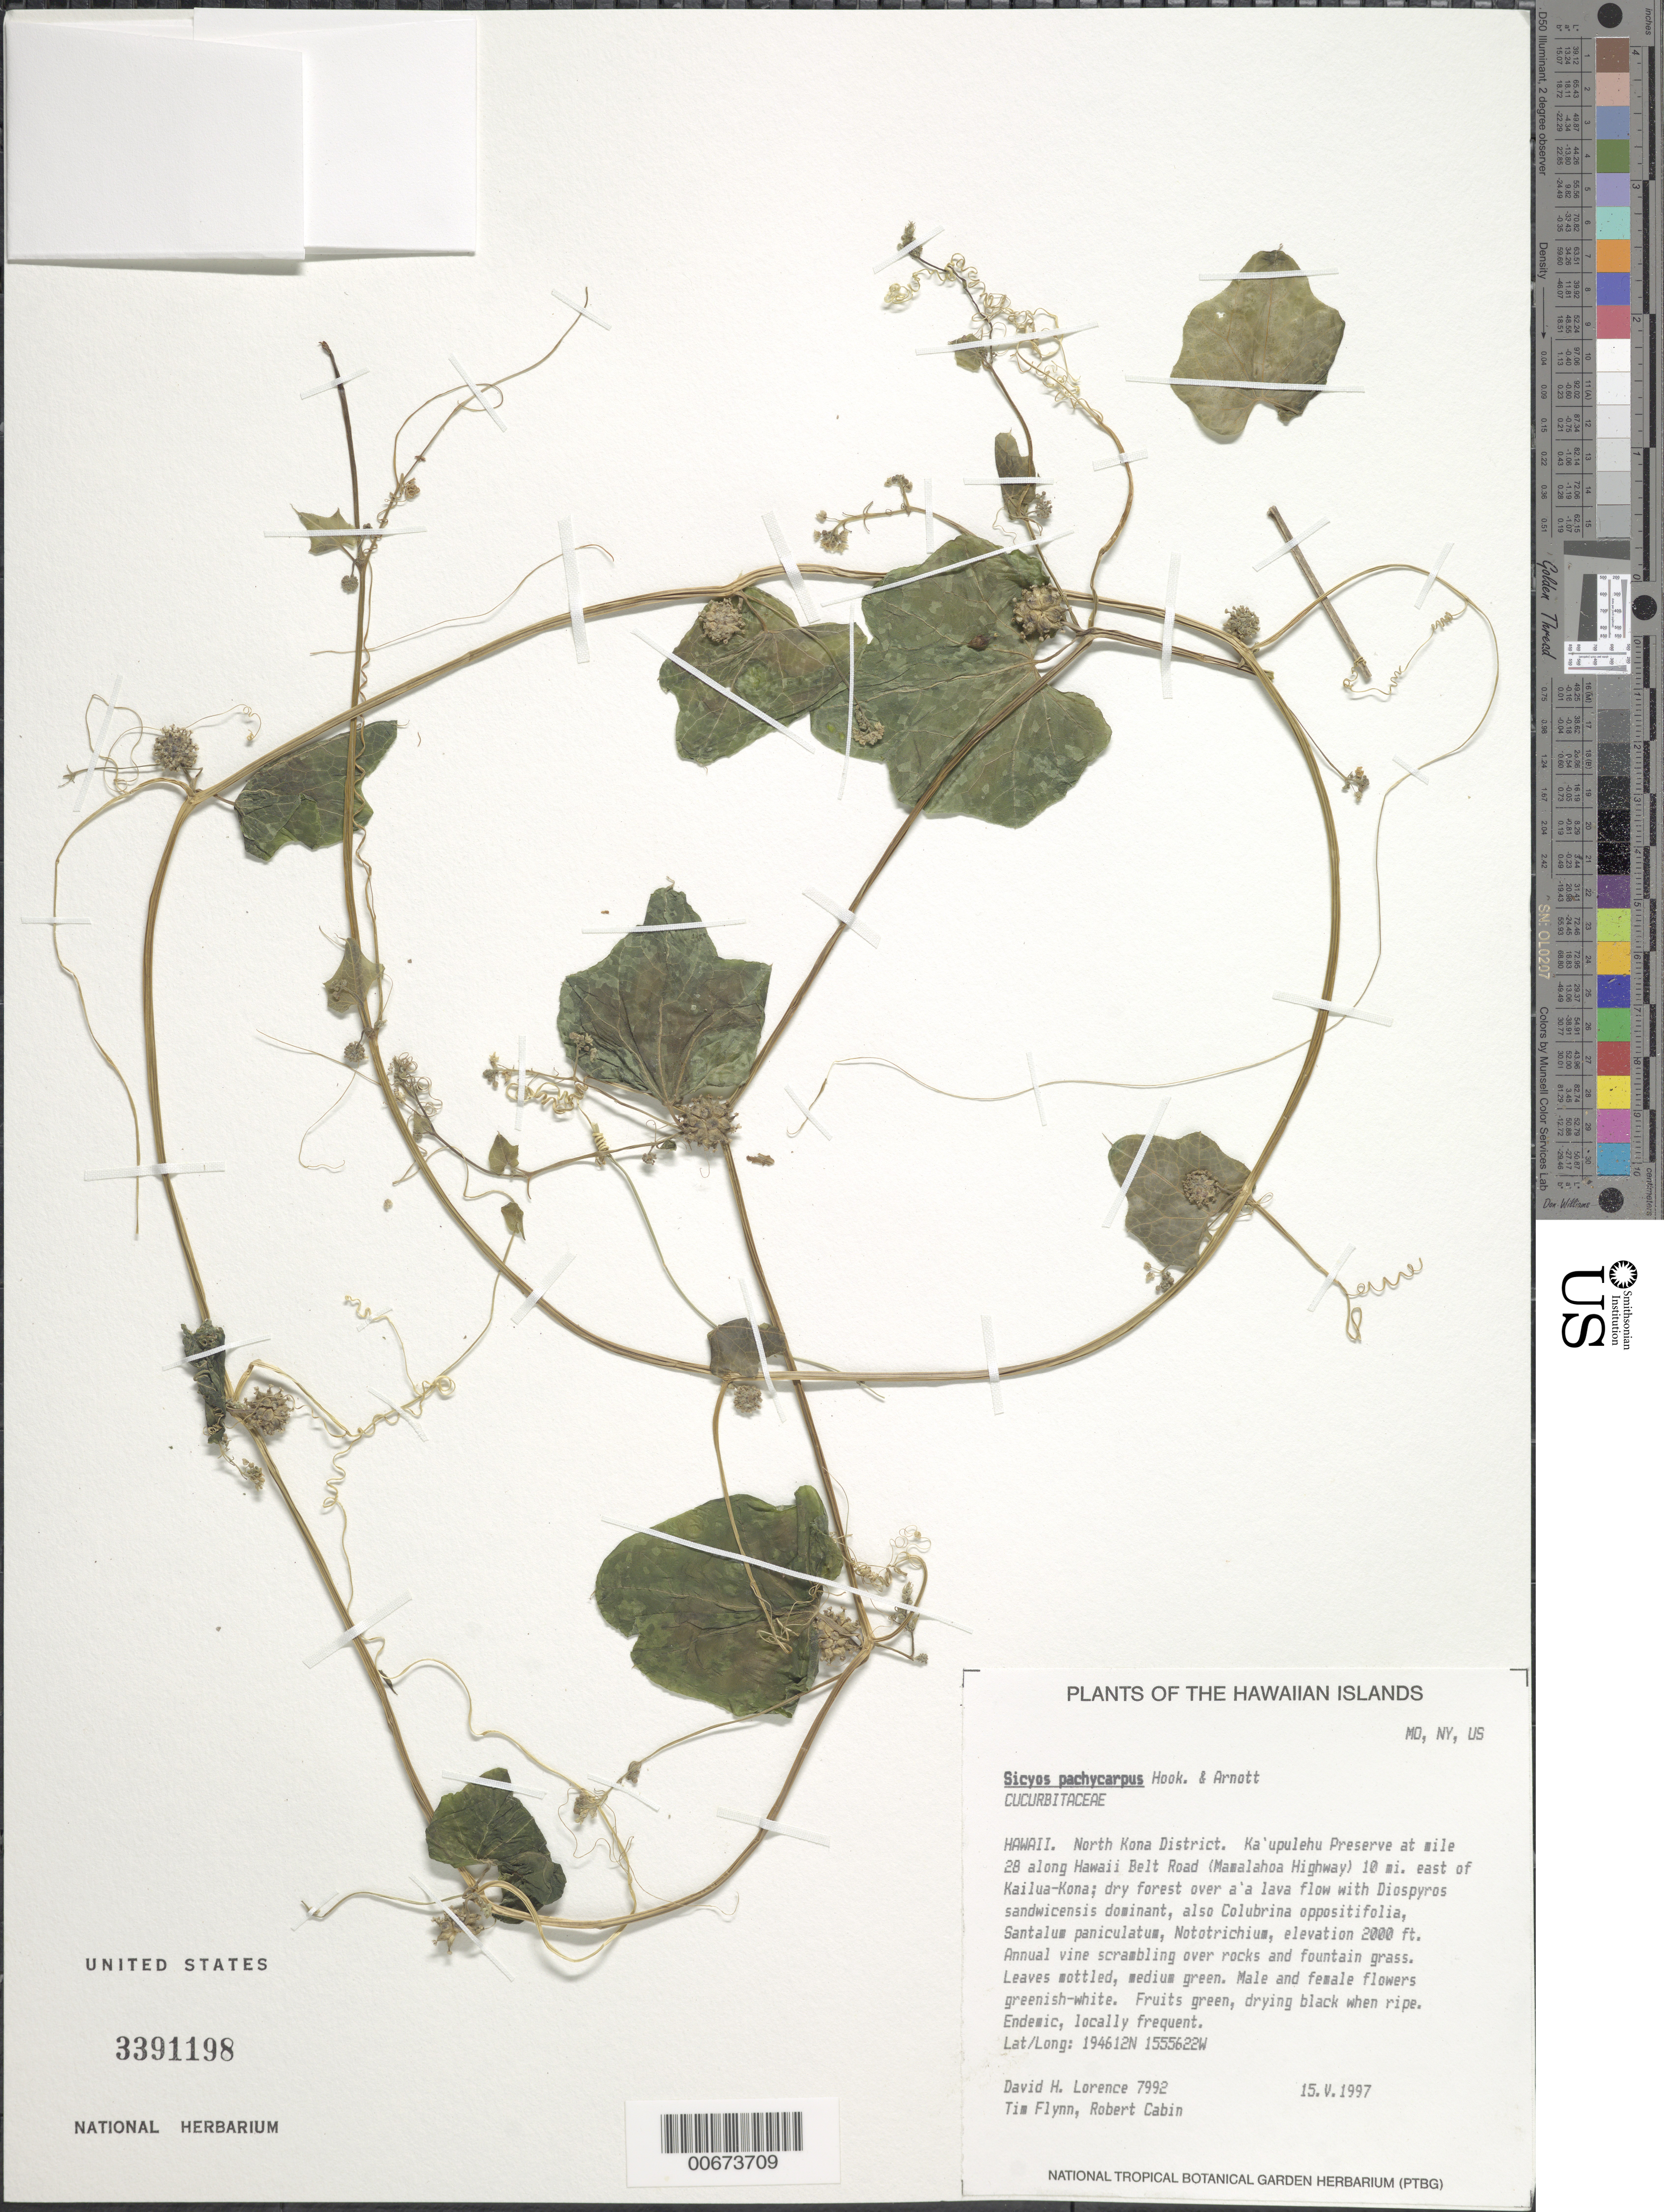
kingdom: Plantae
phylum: Tracheophyta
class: Magnoliopsida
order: Cucurbitales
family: Cucurbitaceae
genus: Sicyos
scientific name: Sicyos pachycarpus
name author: Hook. & Arn.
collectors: D. Lorence, T. W. Flynn & R. Cabin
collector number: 7992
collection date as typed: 15 May 1997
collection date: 1997-05-15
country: United States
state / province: Hawaii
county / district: Hawaii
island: Hawaii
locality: North Kona District. Ka'upulehu Preserve at mile 28 along Hawaii Belt Road (Mamalahoa Highway) 10 miles east of Kailua-Kona.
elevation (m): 610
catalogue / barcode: US 3391198